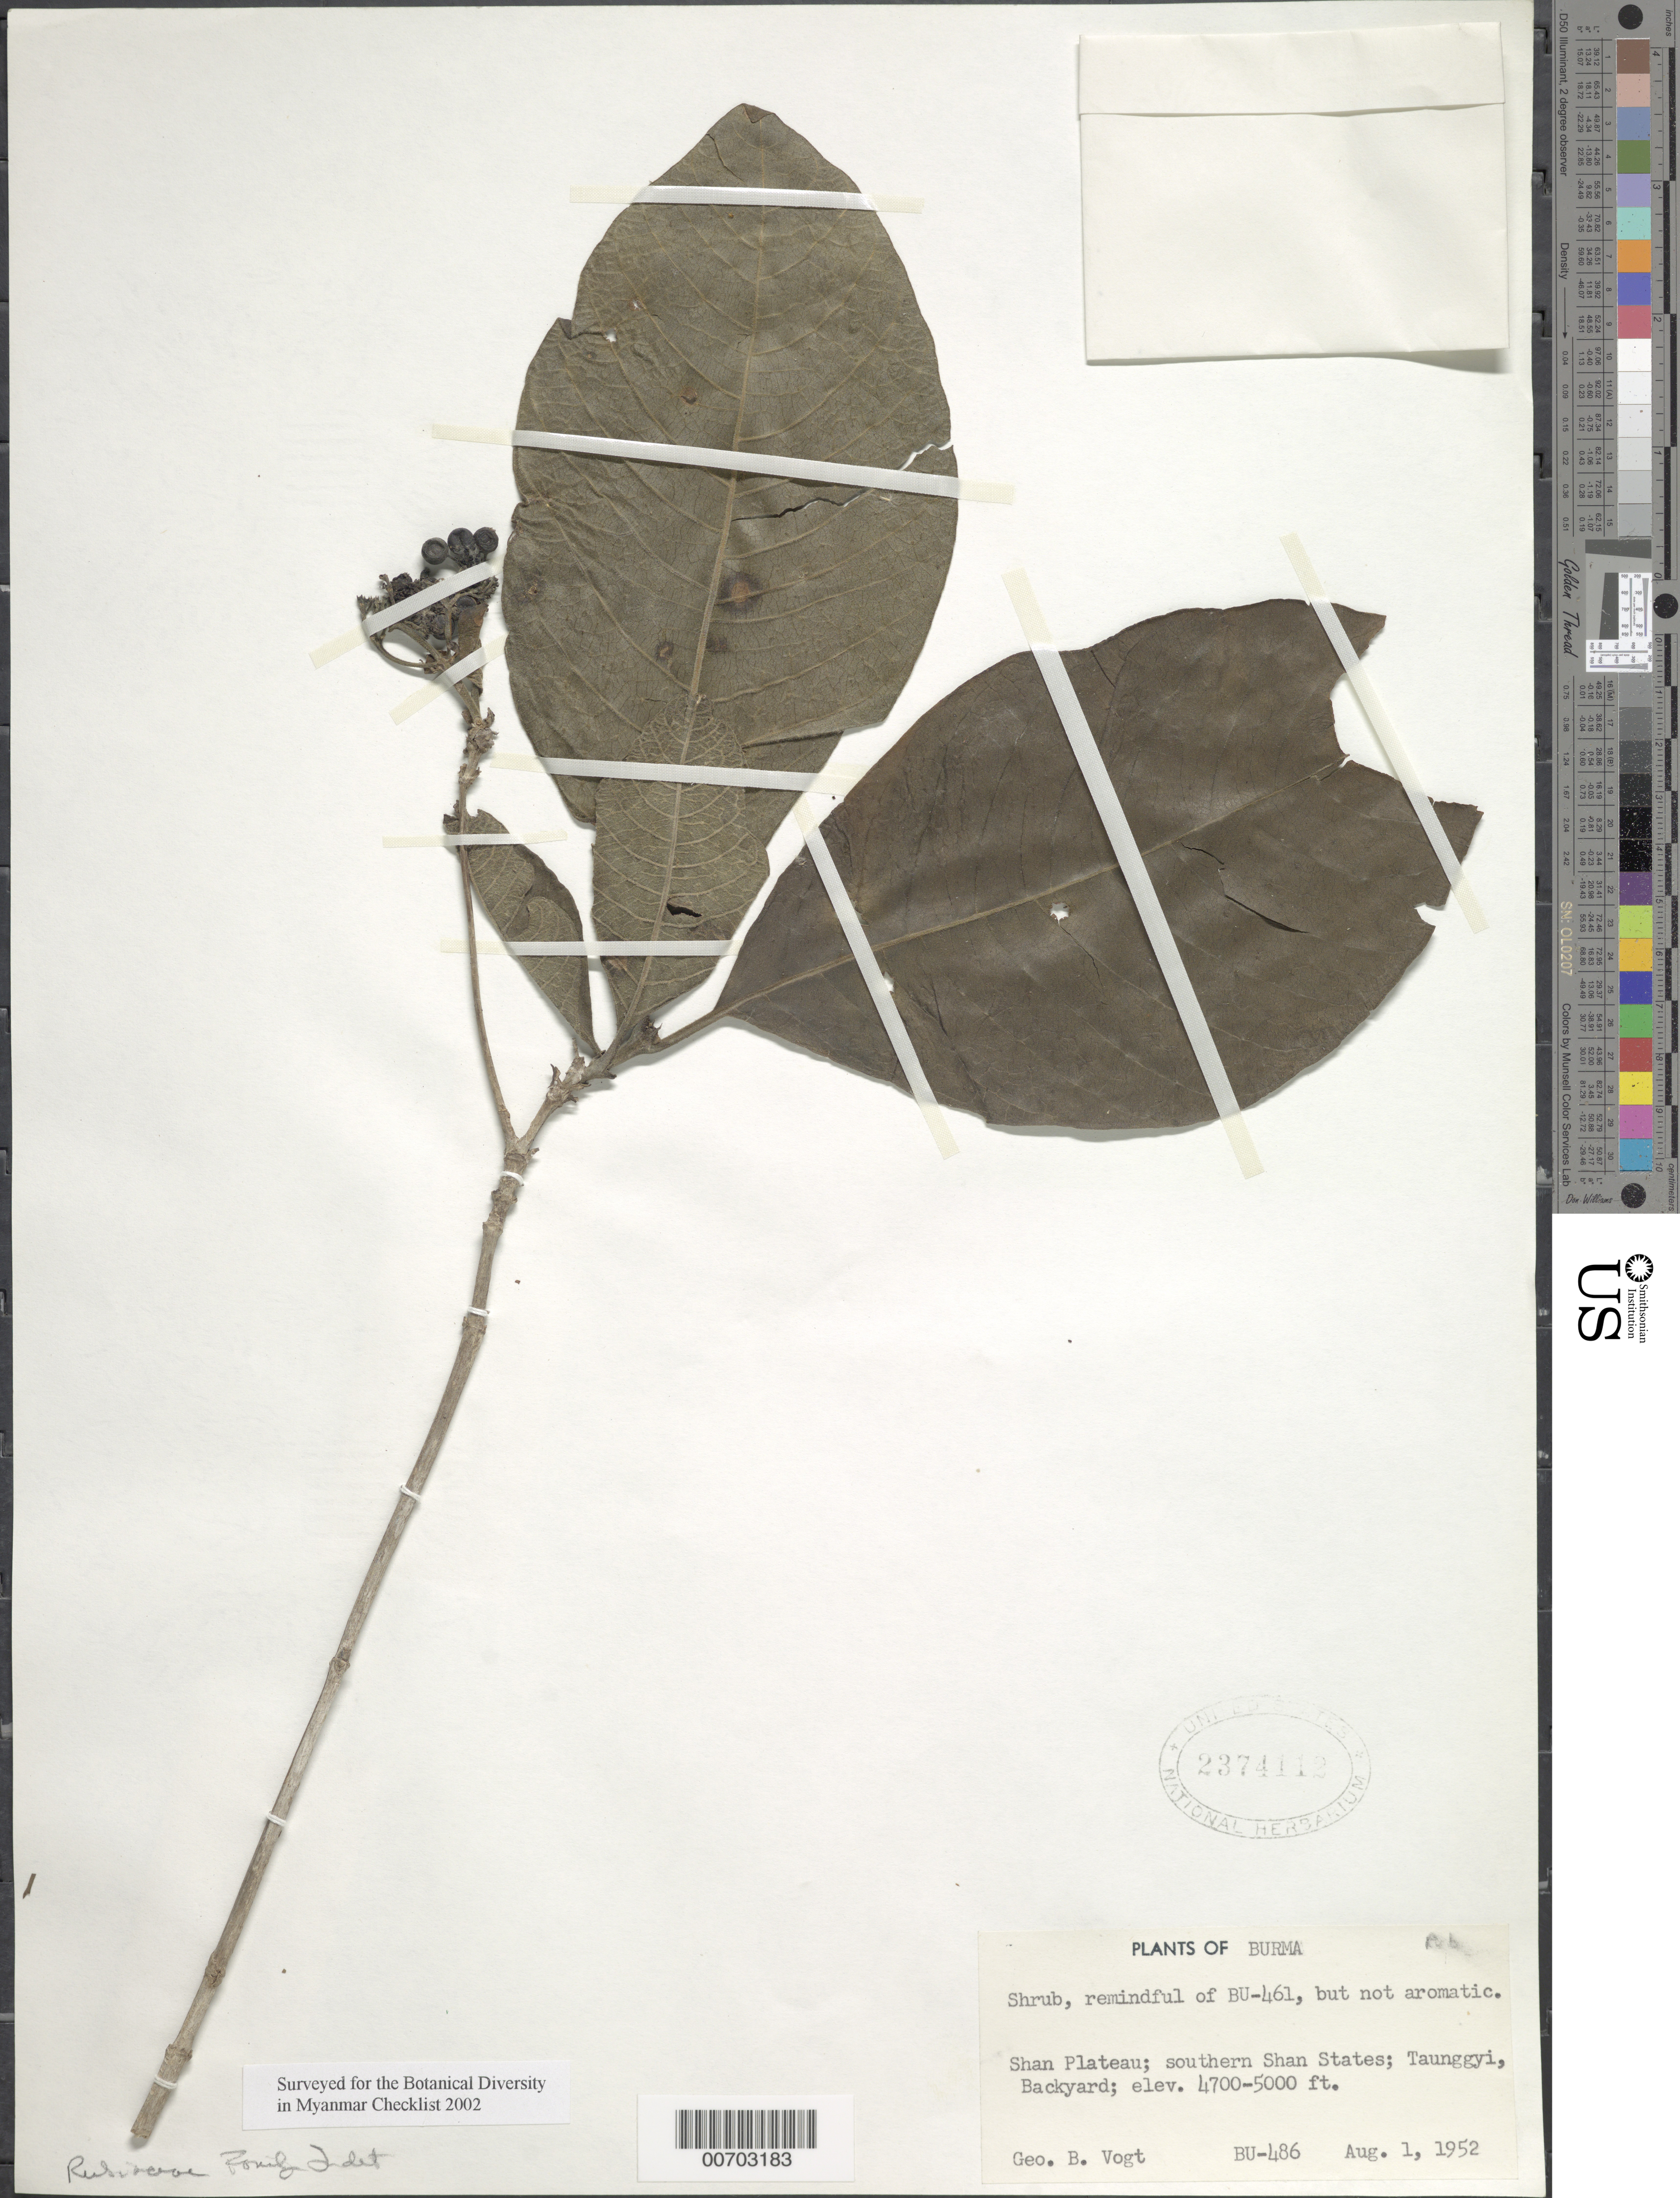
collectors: G. Vogt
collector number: BU-461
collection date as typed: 01 Aug 1952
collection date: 1952-08-01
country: Myanmar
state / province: Shan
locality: Southern Shan State, Taunggyi, Shan Plateau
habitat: Backyard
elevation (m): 1433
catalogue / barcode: US 2374112